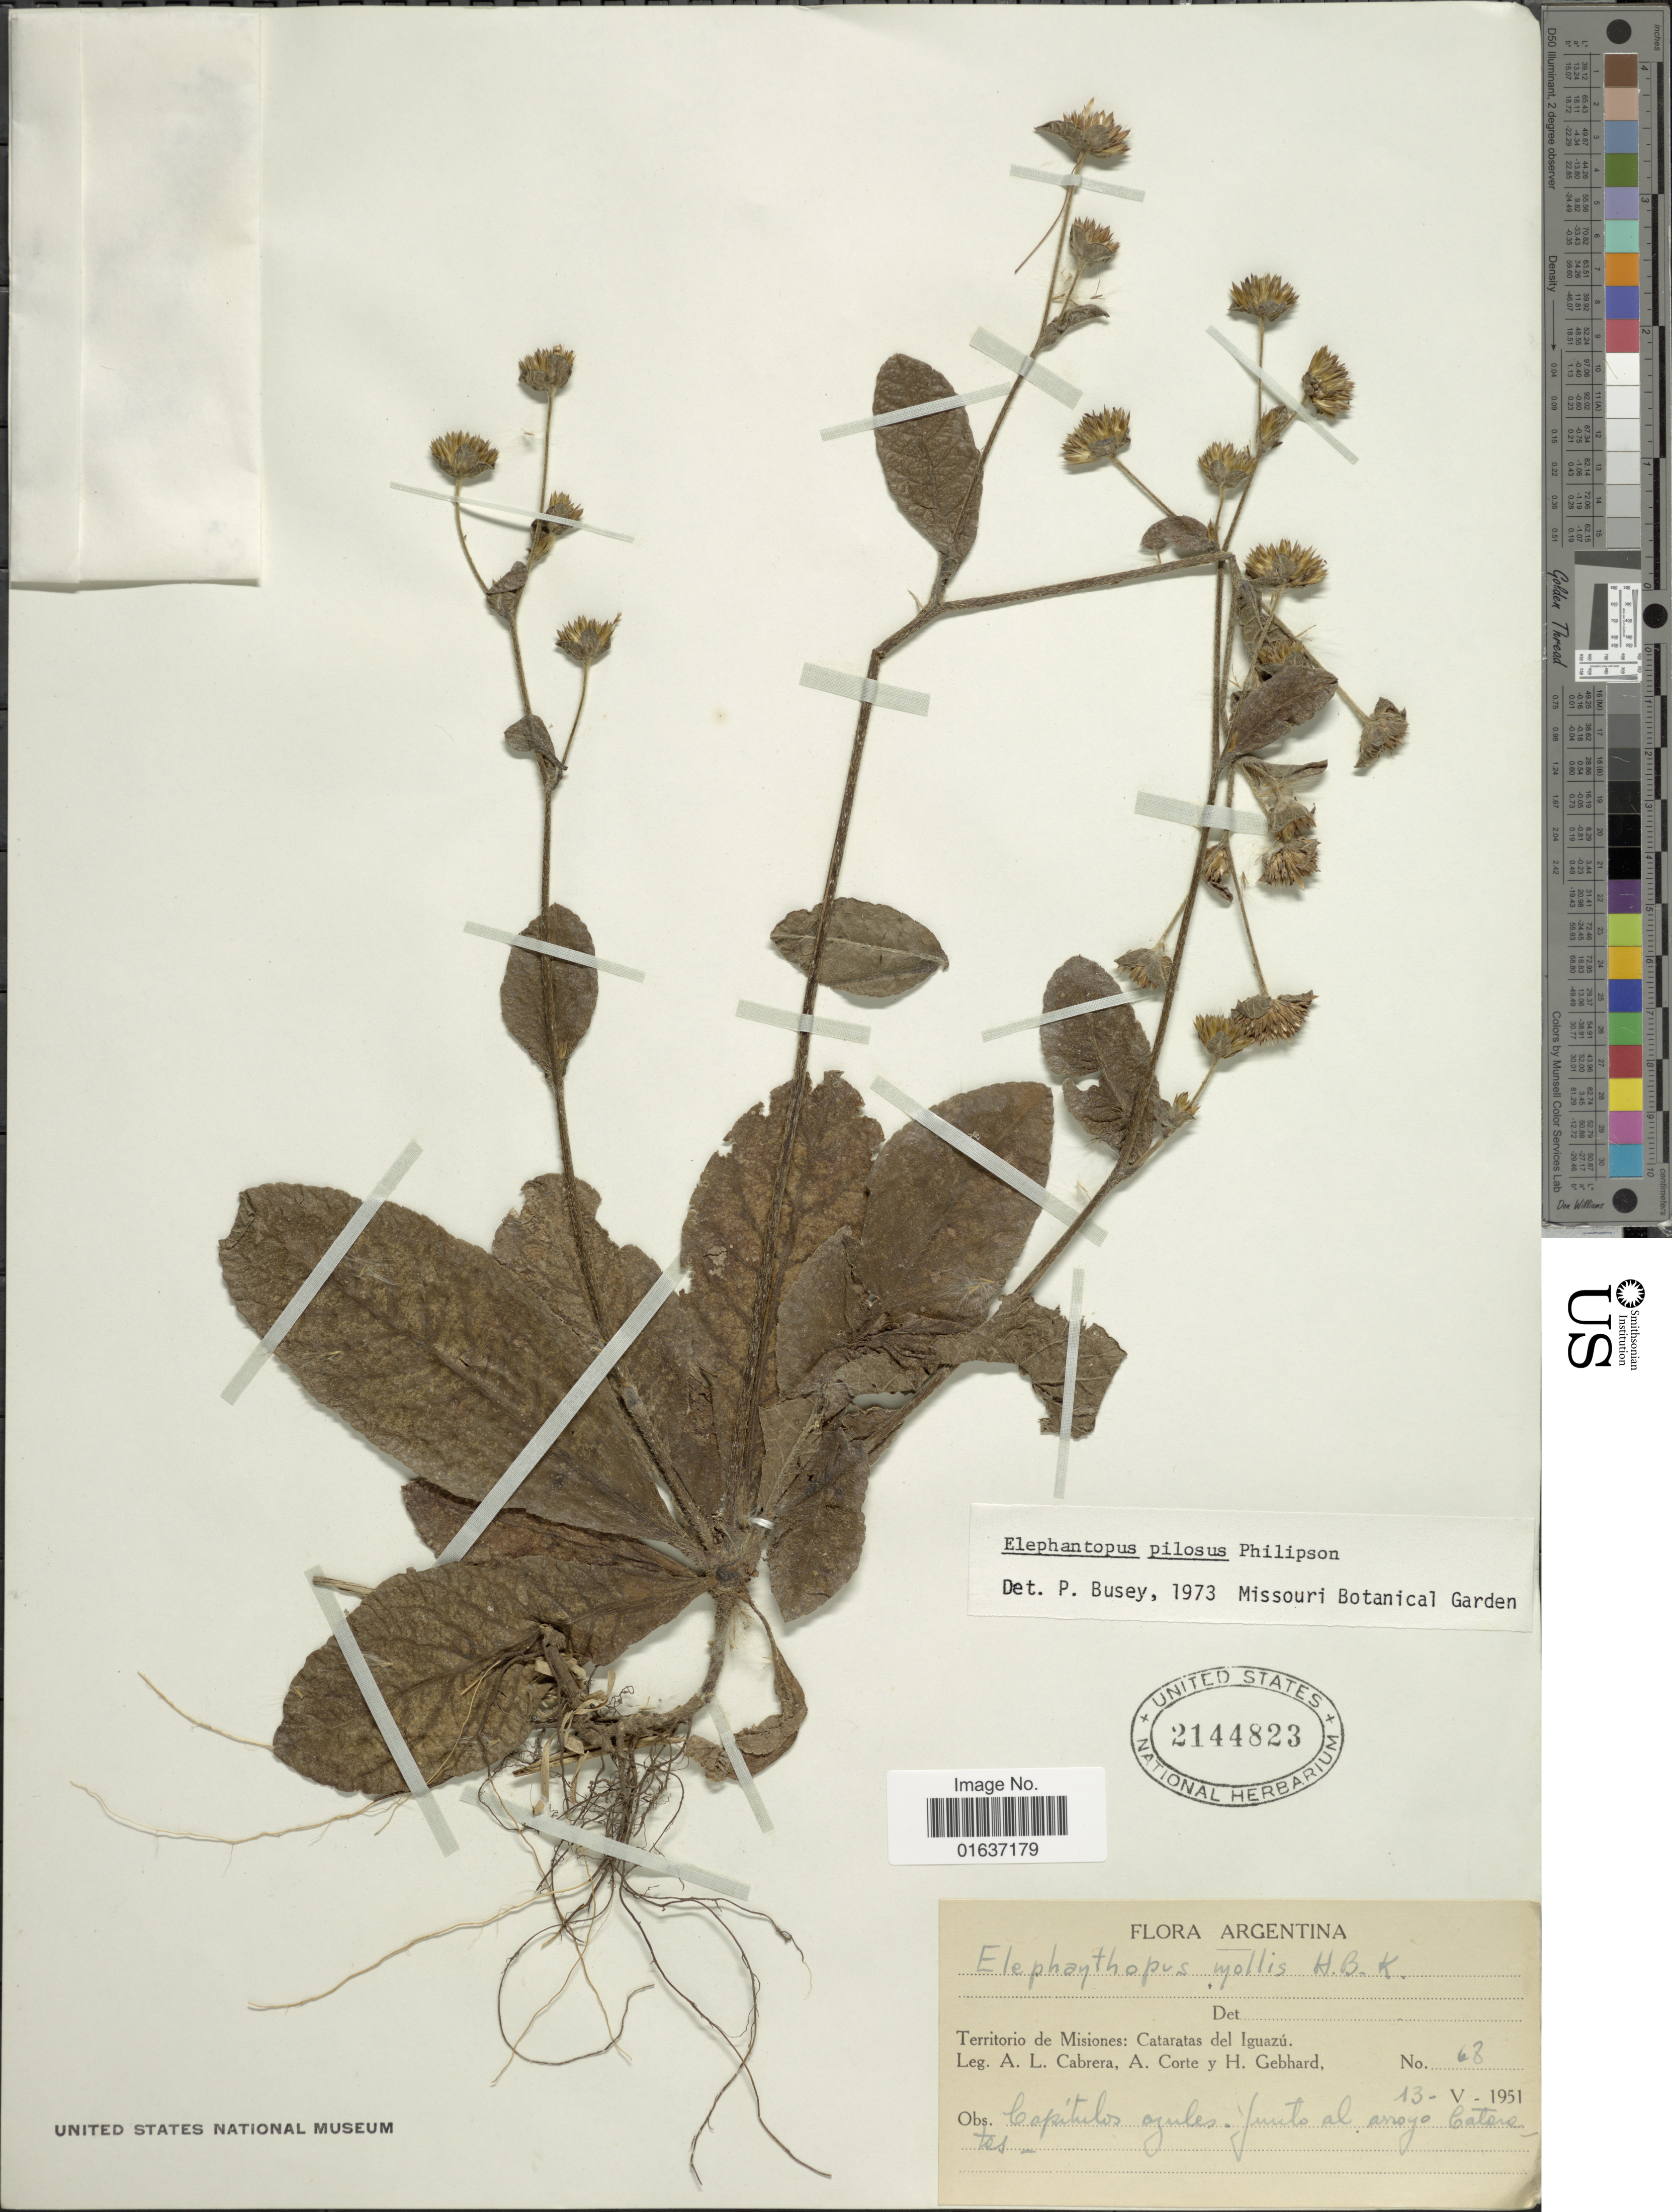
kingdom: Plantae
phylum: Tracheophyta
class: Magnoliopsida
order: Asterales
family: Asteraceae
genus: Elephantopus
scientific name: Elephantopus mollis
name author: Kunth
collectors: A. L. Cabrera, A. Corte & H. Gebhard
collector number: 68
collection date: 1951-05-13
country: Argentina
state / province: Misiones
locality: Cataratas del Iguazú, junto al arroyo Cateretes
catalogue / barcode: US 2144823